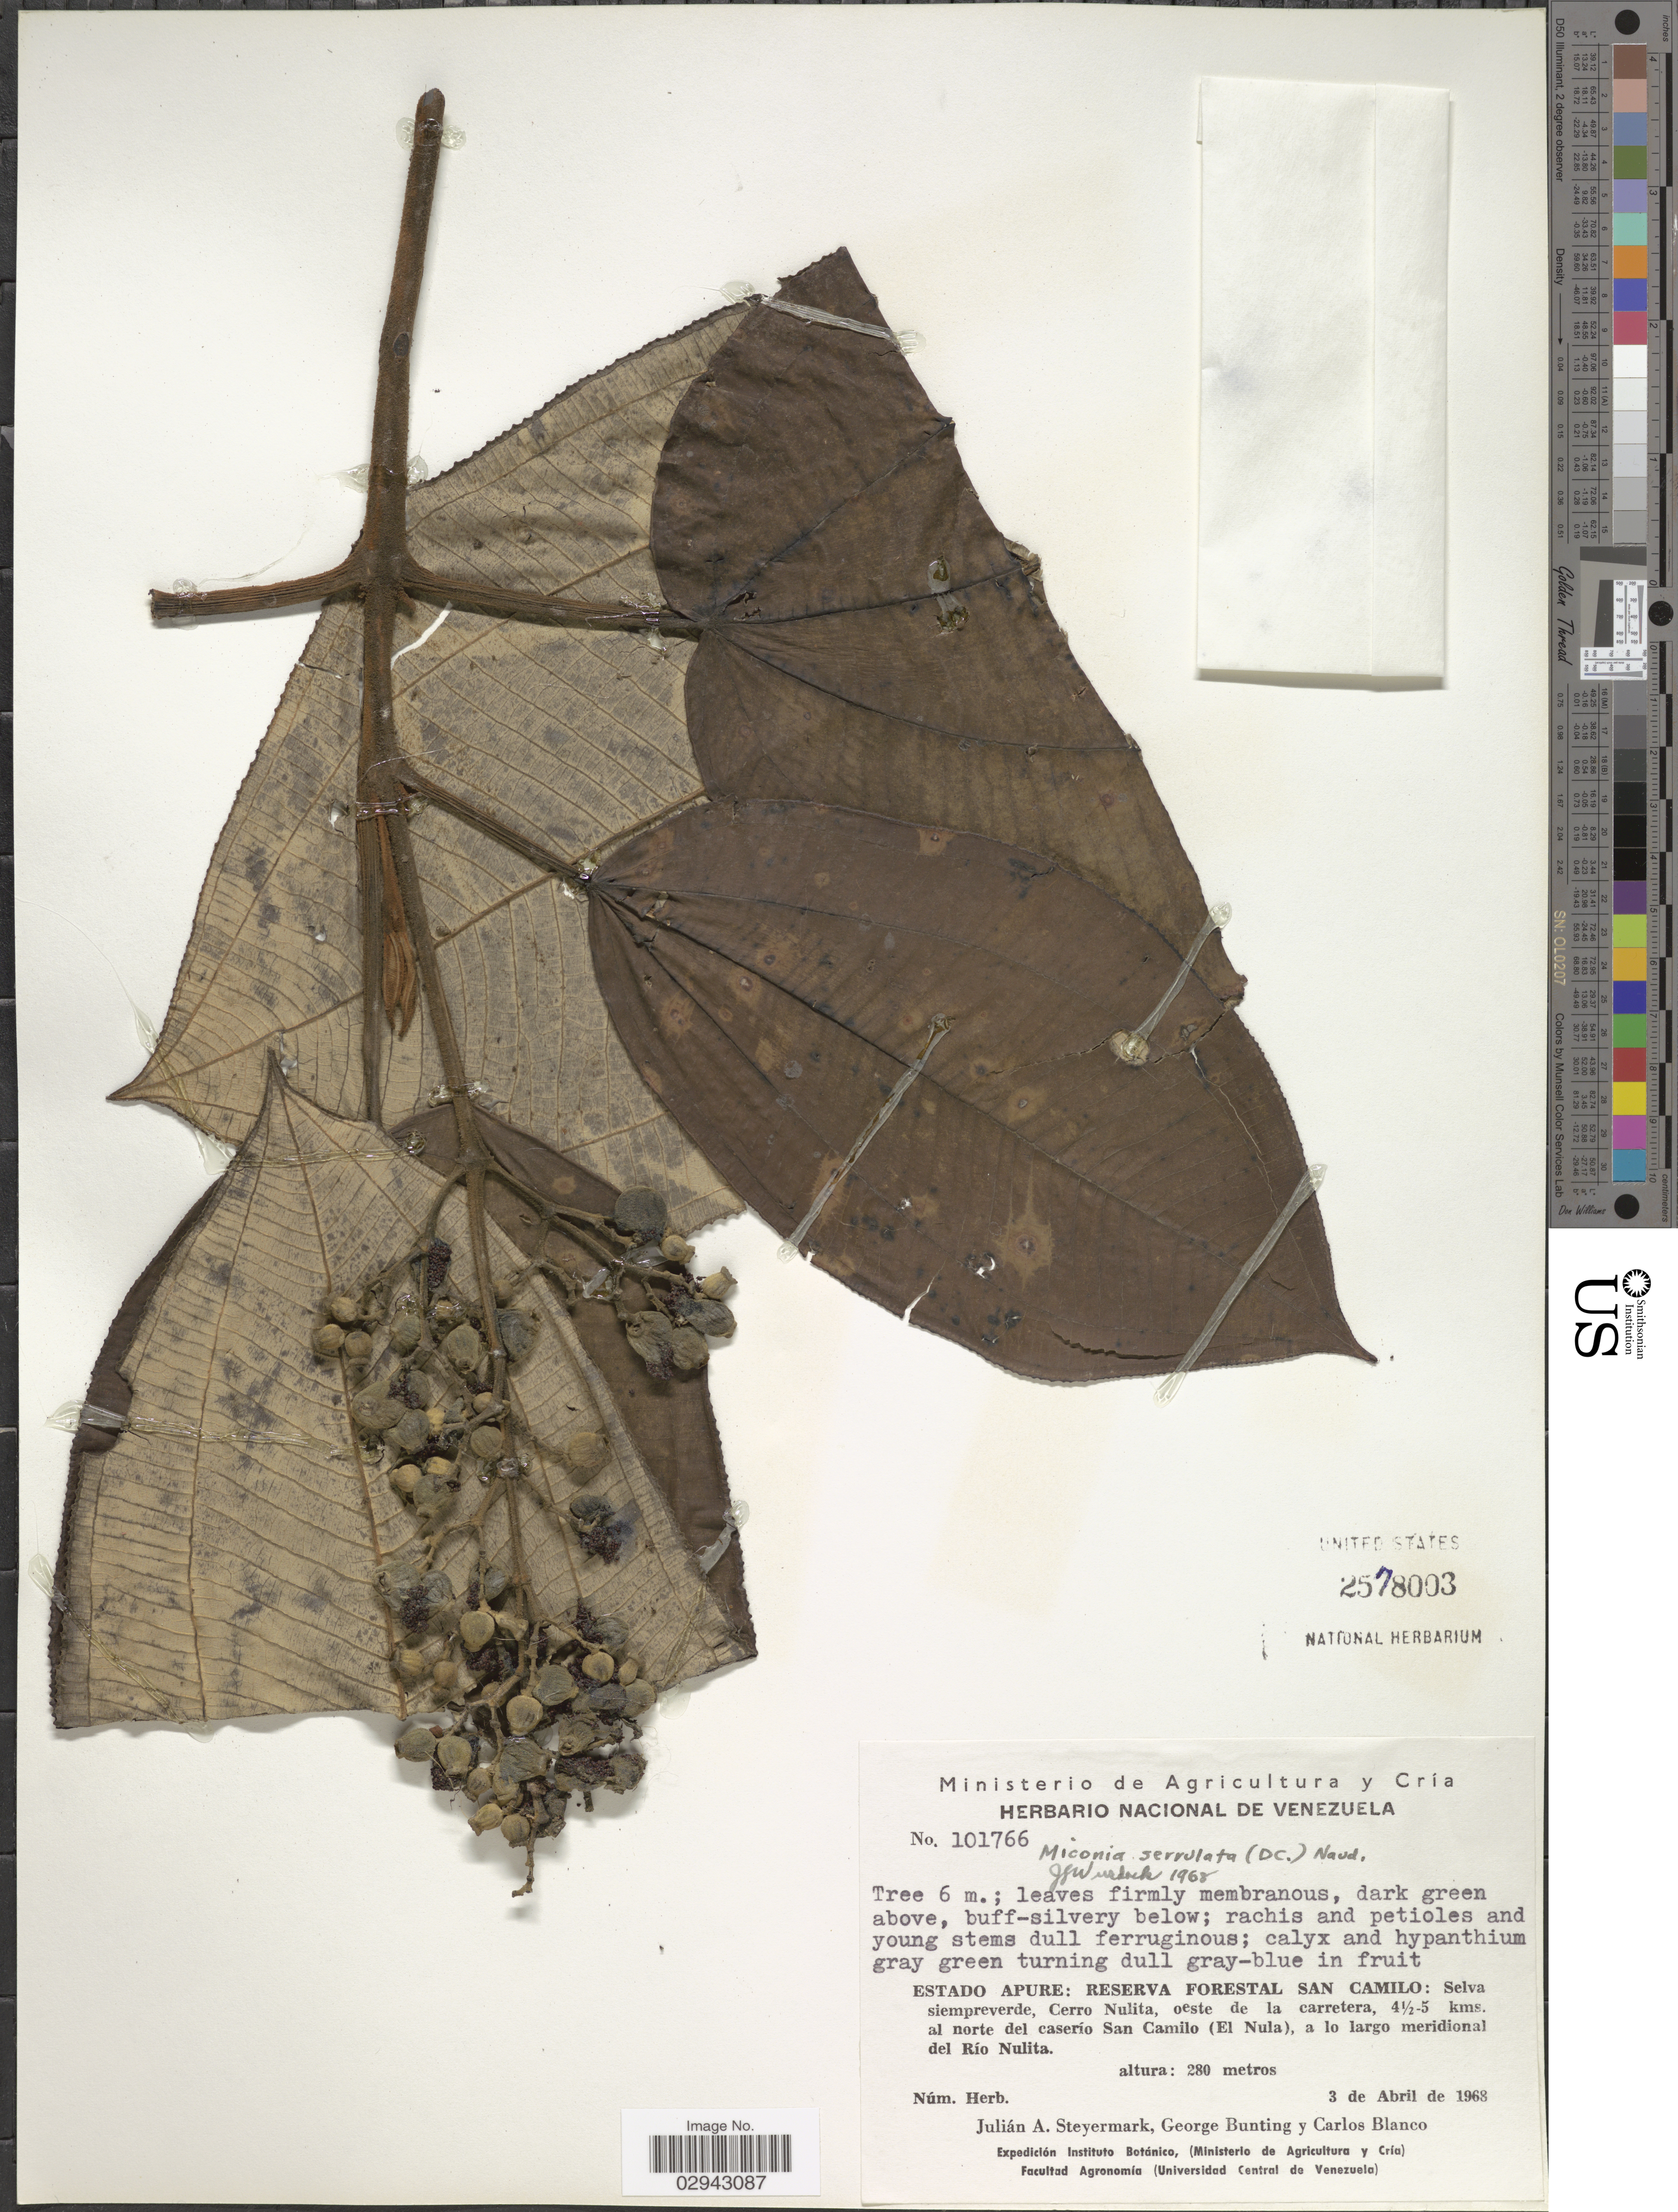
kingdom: Plantae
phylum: Tracheophyta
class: Magnoliopsida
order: Myrtales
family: Melastomataceae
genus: Miconia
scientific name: Miconia serrulata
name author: (DC.) Naudin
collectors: J. Steyermark, G. S. Bunting & C. Blanco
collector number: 101766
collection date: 1968-04-03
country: Venezuela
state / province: Apure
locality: Reserva Forestal San Camilo: Selva siempreverde, Cerro Nulita, oeste de la carretera, 4½-5 kms. al norte del caserío San Camilo (El Nula), a lo largo meridional del Río Nulita.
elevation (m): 280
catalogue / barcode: US 2578003